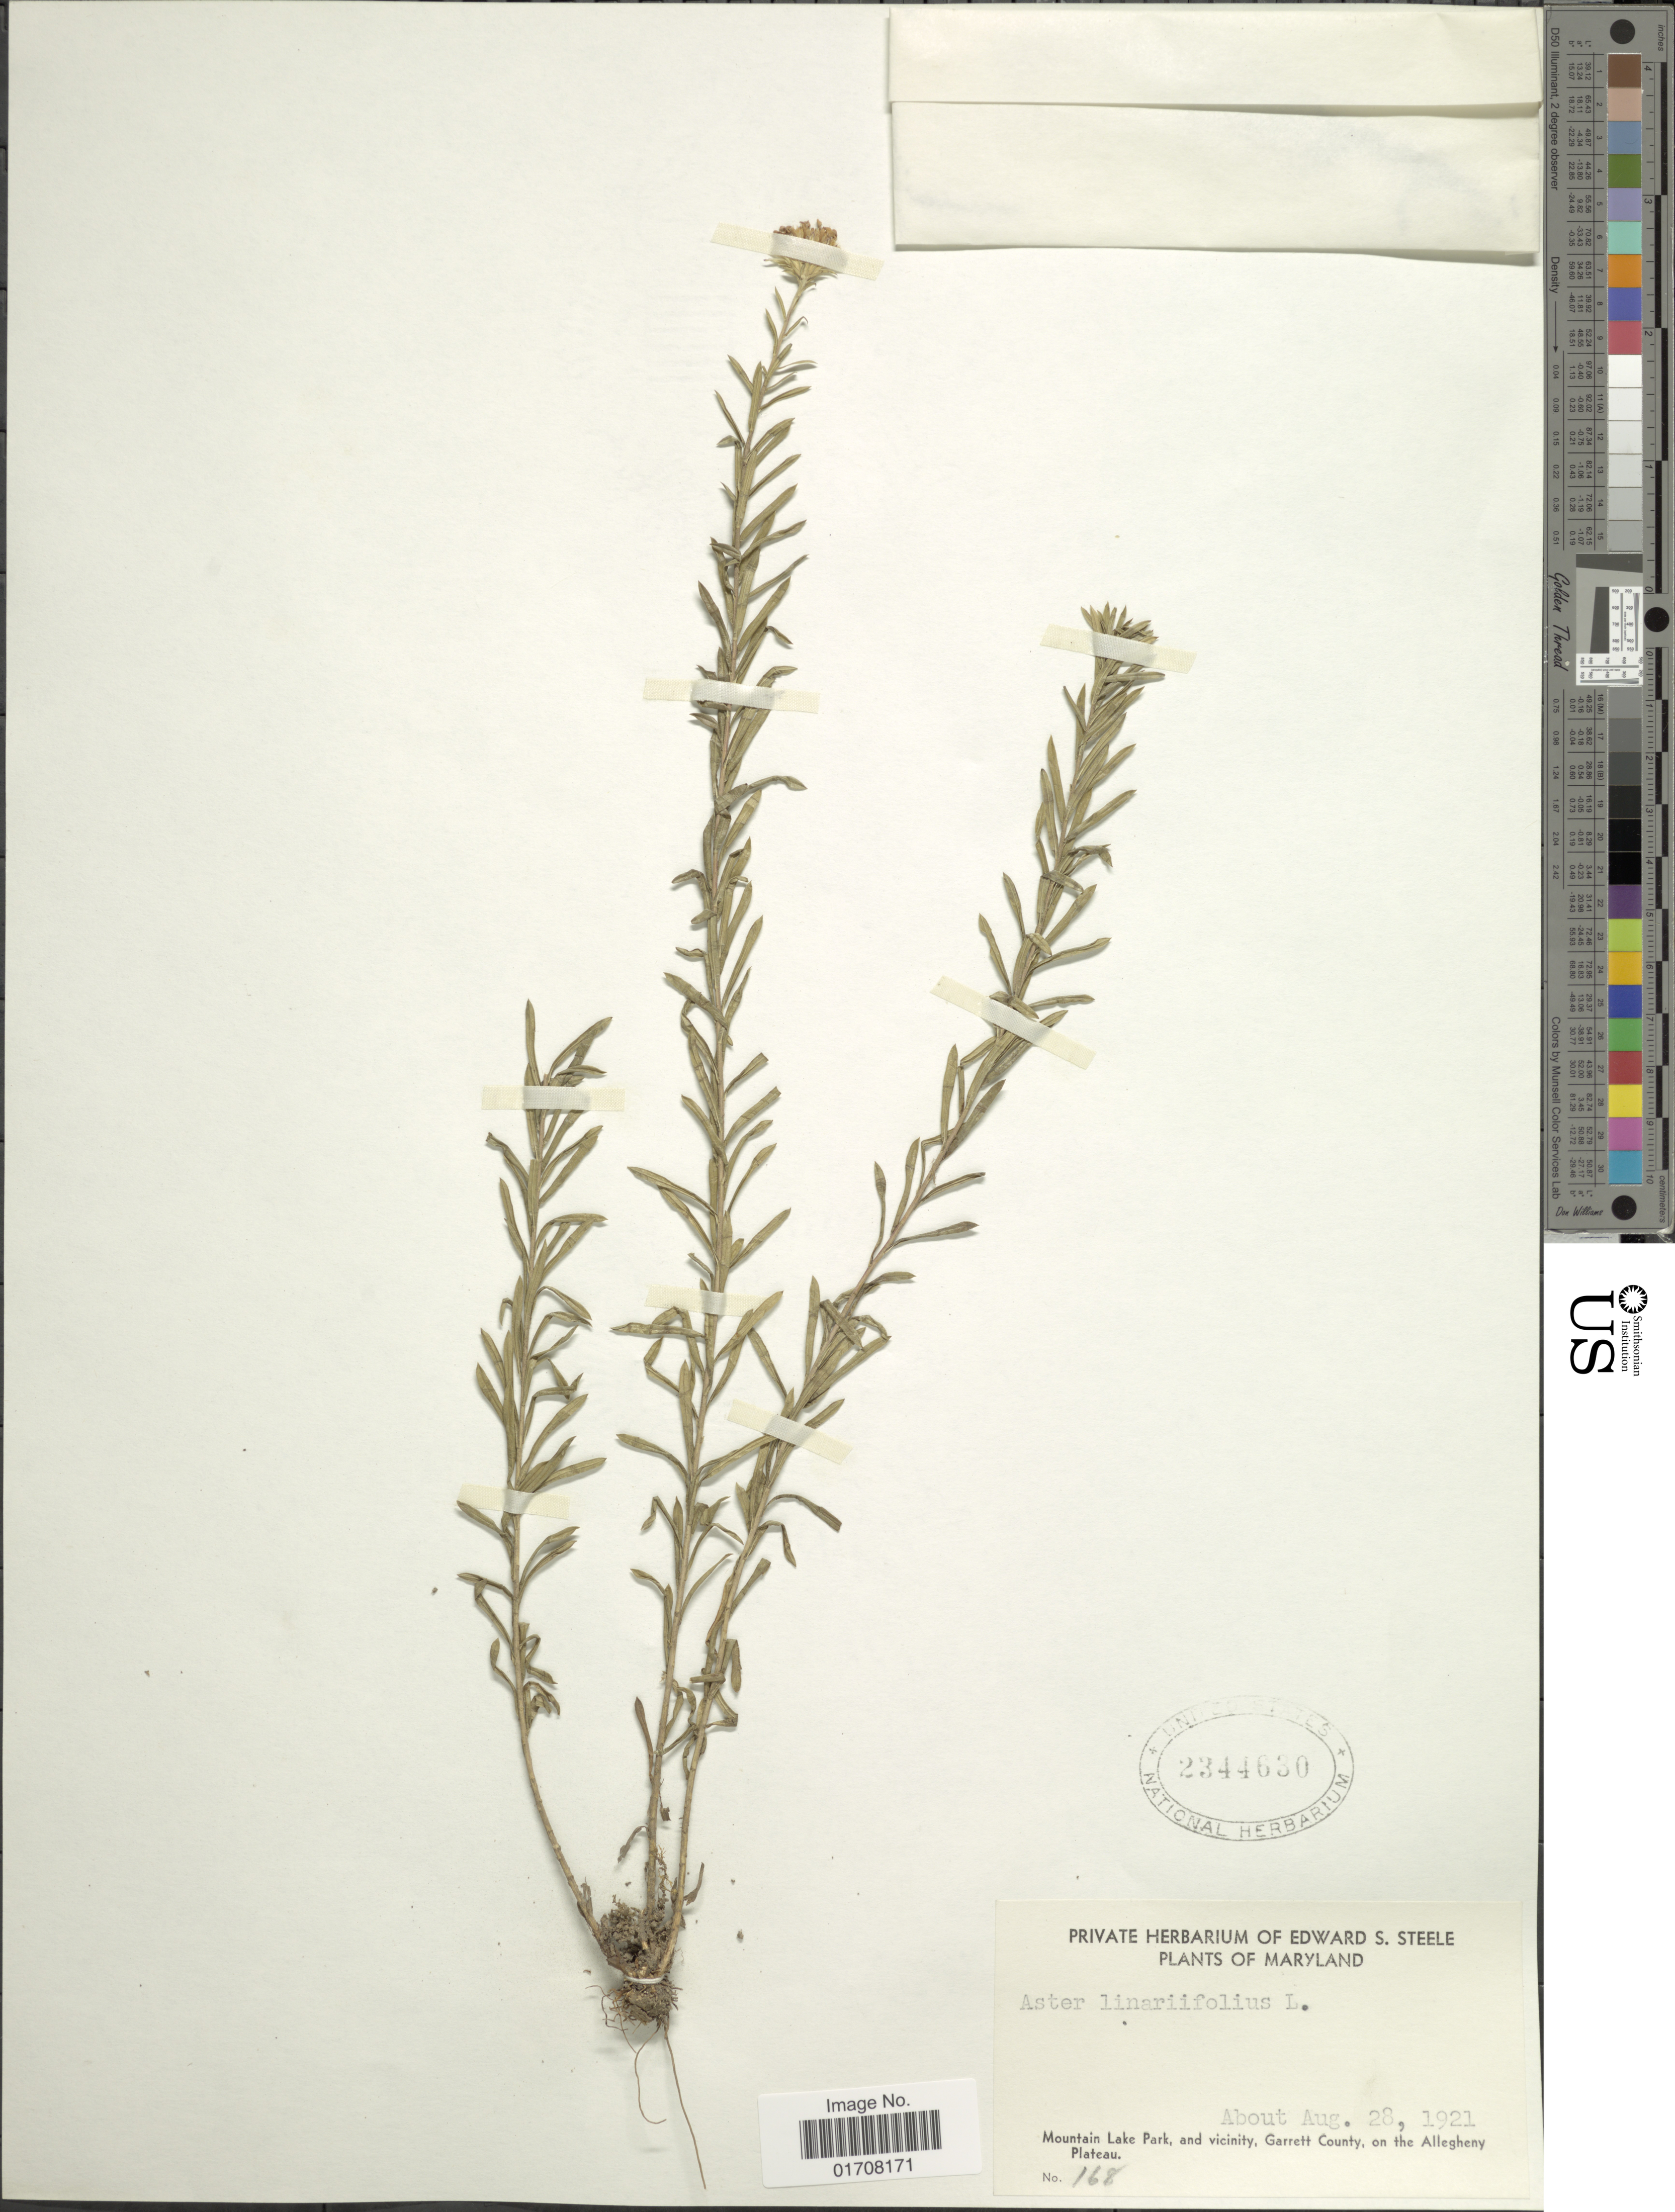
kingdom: Plantae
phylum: Tracheophyta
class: Magnoliopsida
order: Asterales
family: Asteraceae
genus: Ionactis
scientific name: Ionactis linariifolia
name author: (L.) Greene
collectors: ex herb. Edward S. Steele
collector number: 168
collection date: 1921-08-28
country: United States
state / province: Maryland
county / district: Garrett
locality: Mountain Lake Park, and vicinity, Garrett County, on the Allegheny Plateau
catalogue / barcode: US 2344630